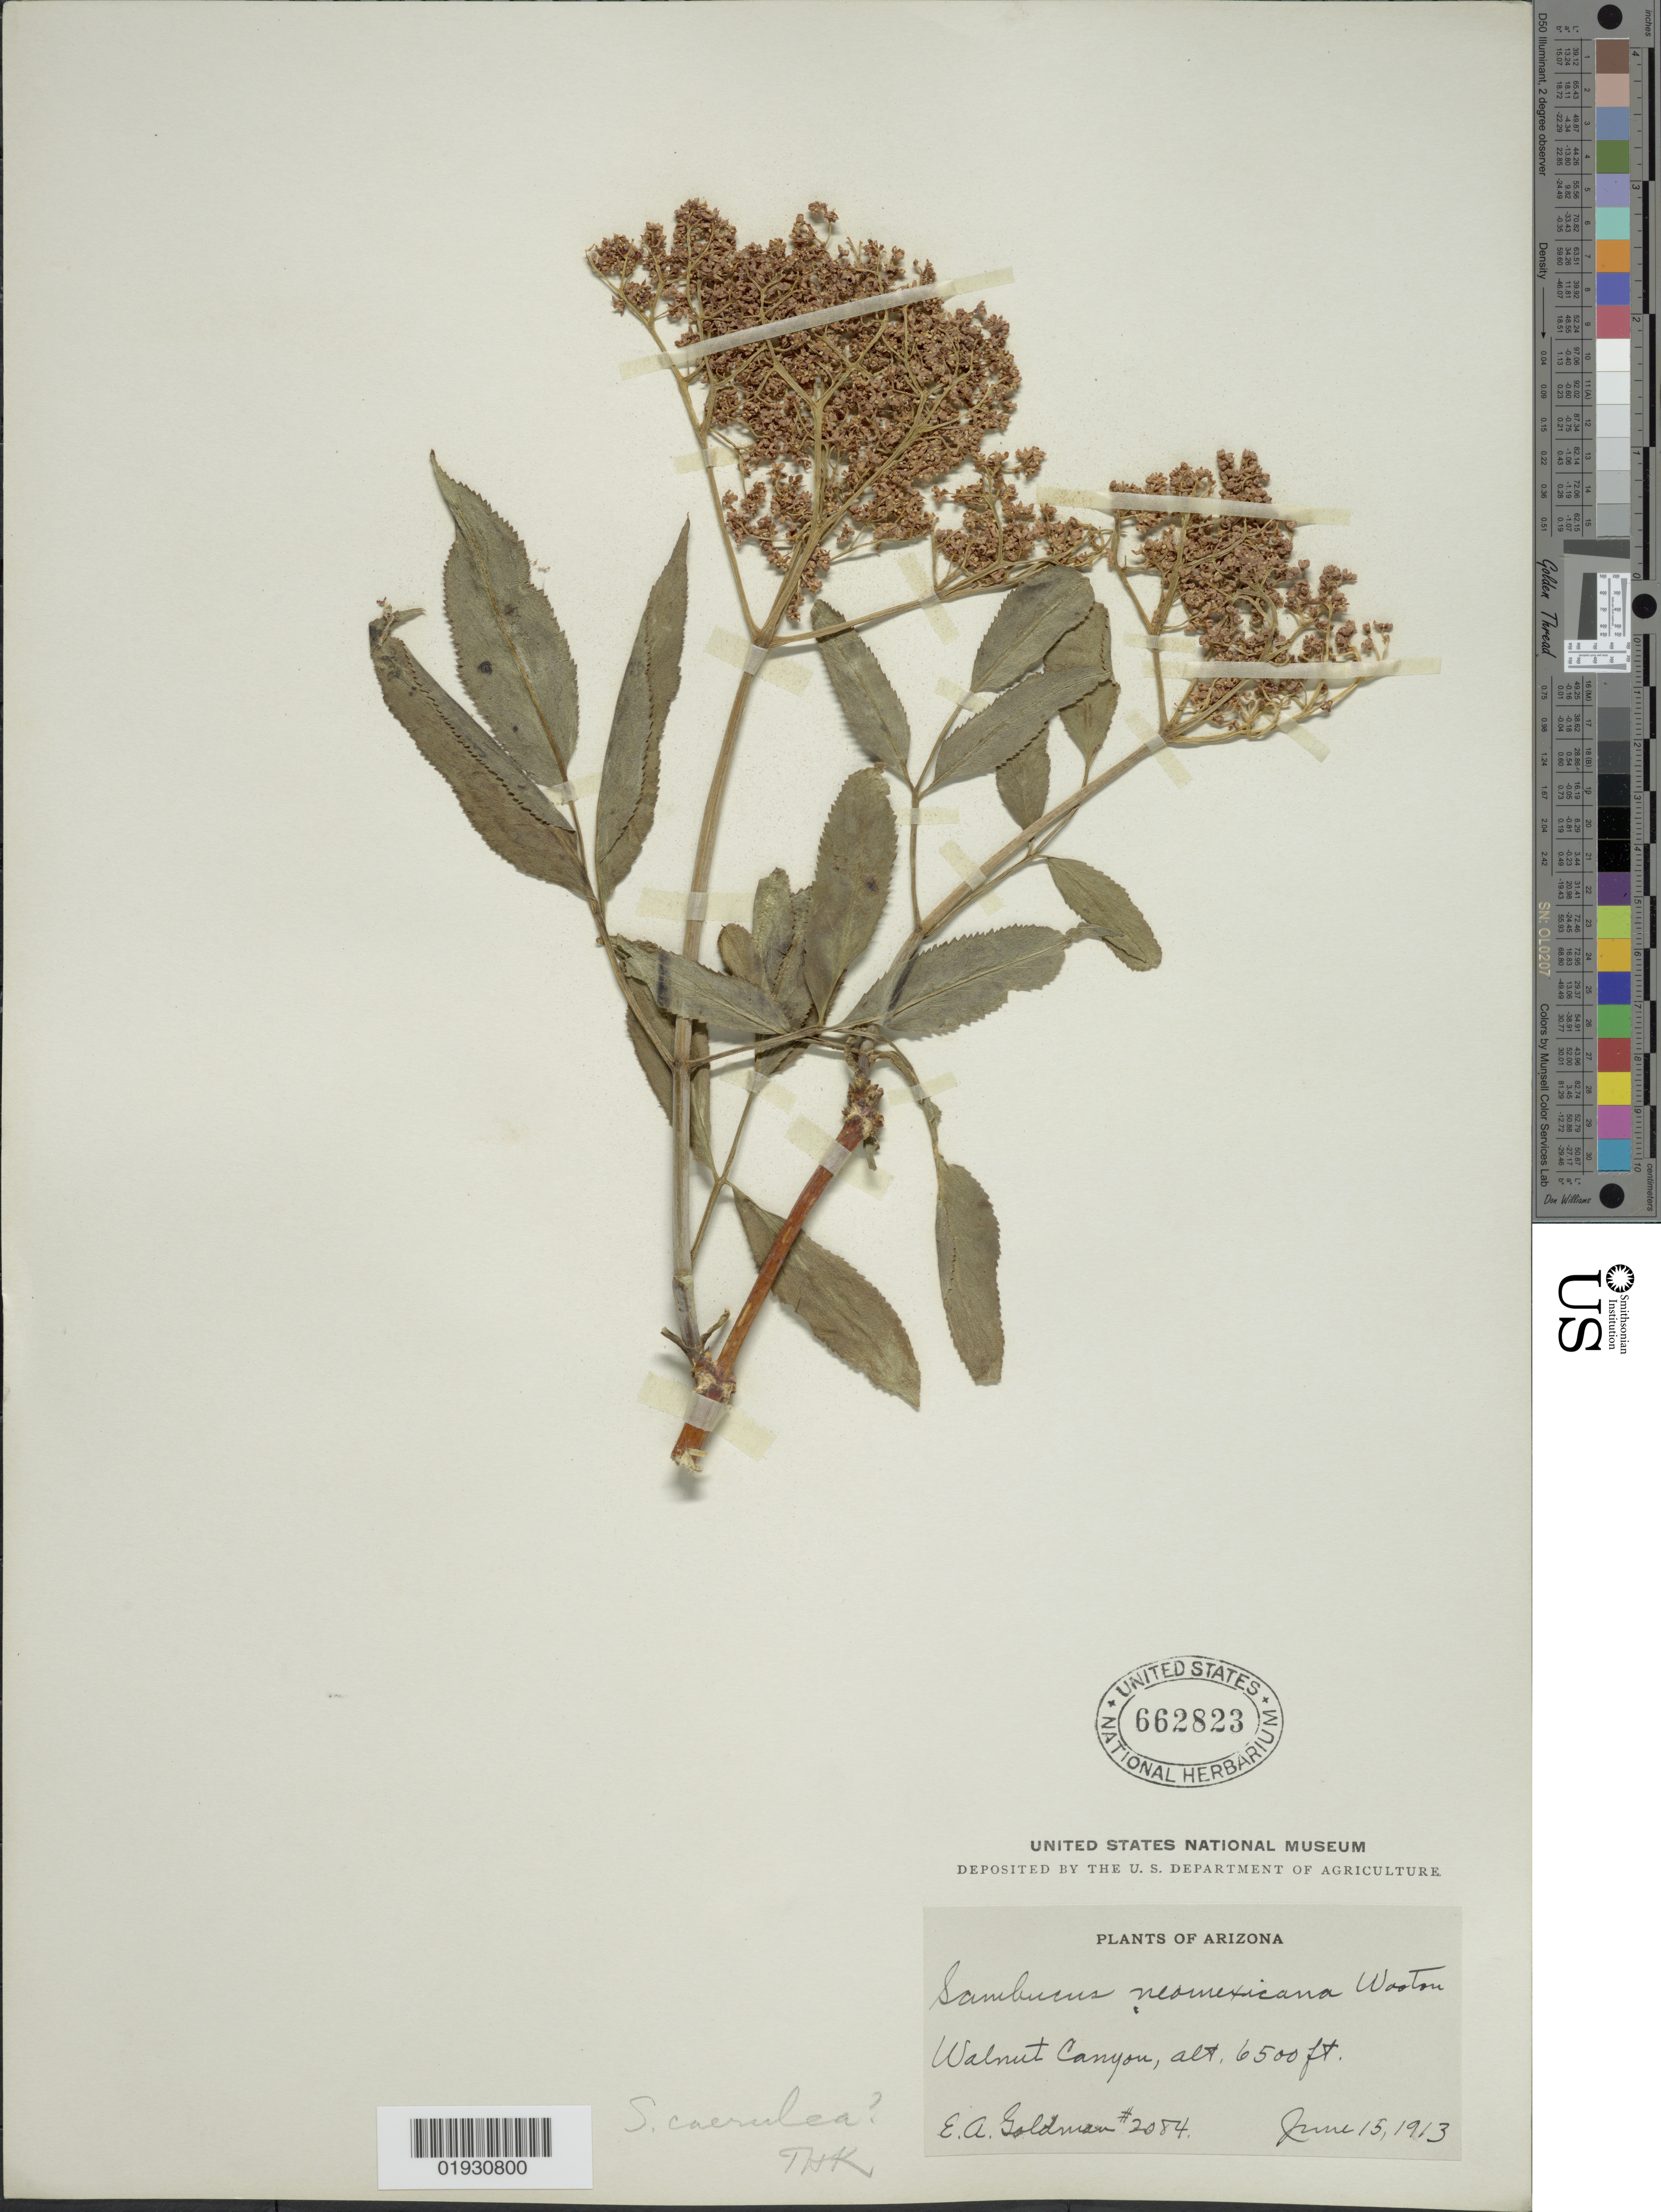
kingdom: Plantae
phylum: Tracheophyta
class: Magnoliopsida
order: Dipsacales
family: Viburnaceae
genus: Sambucus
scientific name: Sambucus cerulea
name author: Raf.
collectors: E. A. Goldman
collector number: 2084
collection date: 1913-06-15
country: United States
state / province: Arizona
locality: Walnut Canyon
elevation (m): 1981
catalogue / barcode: US 662823